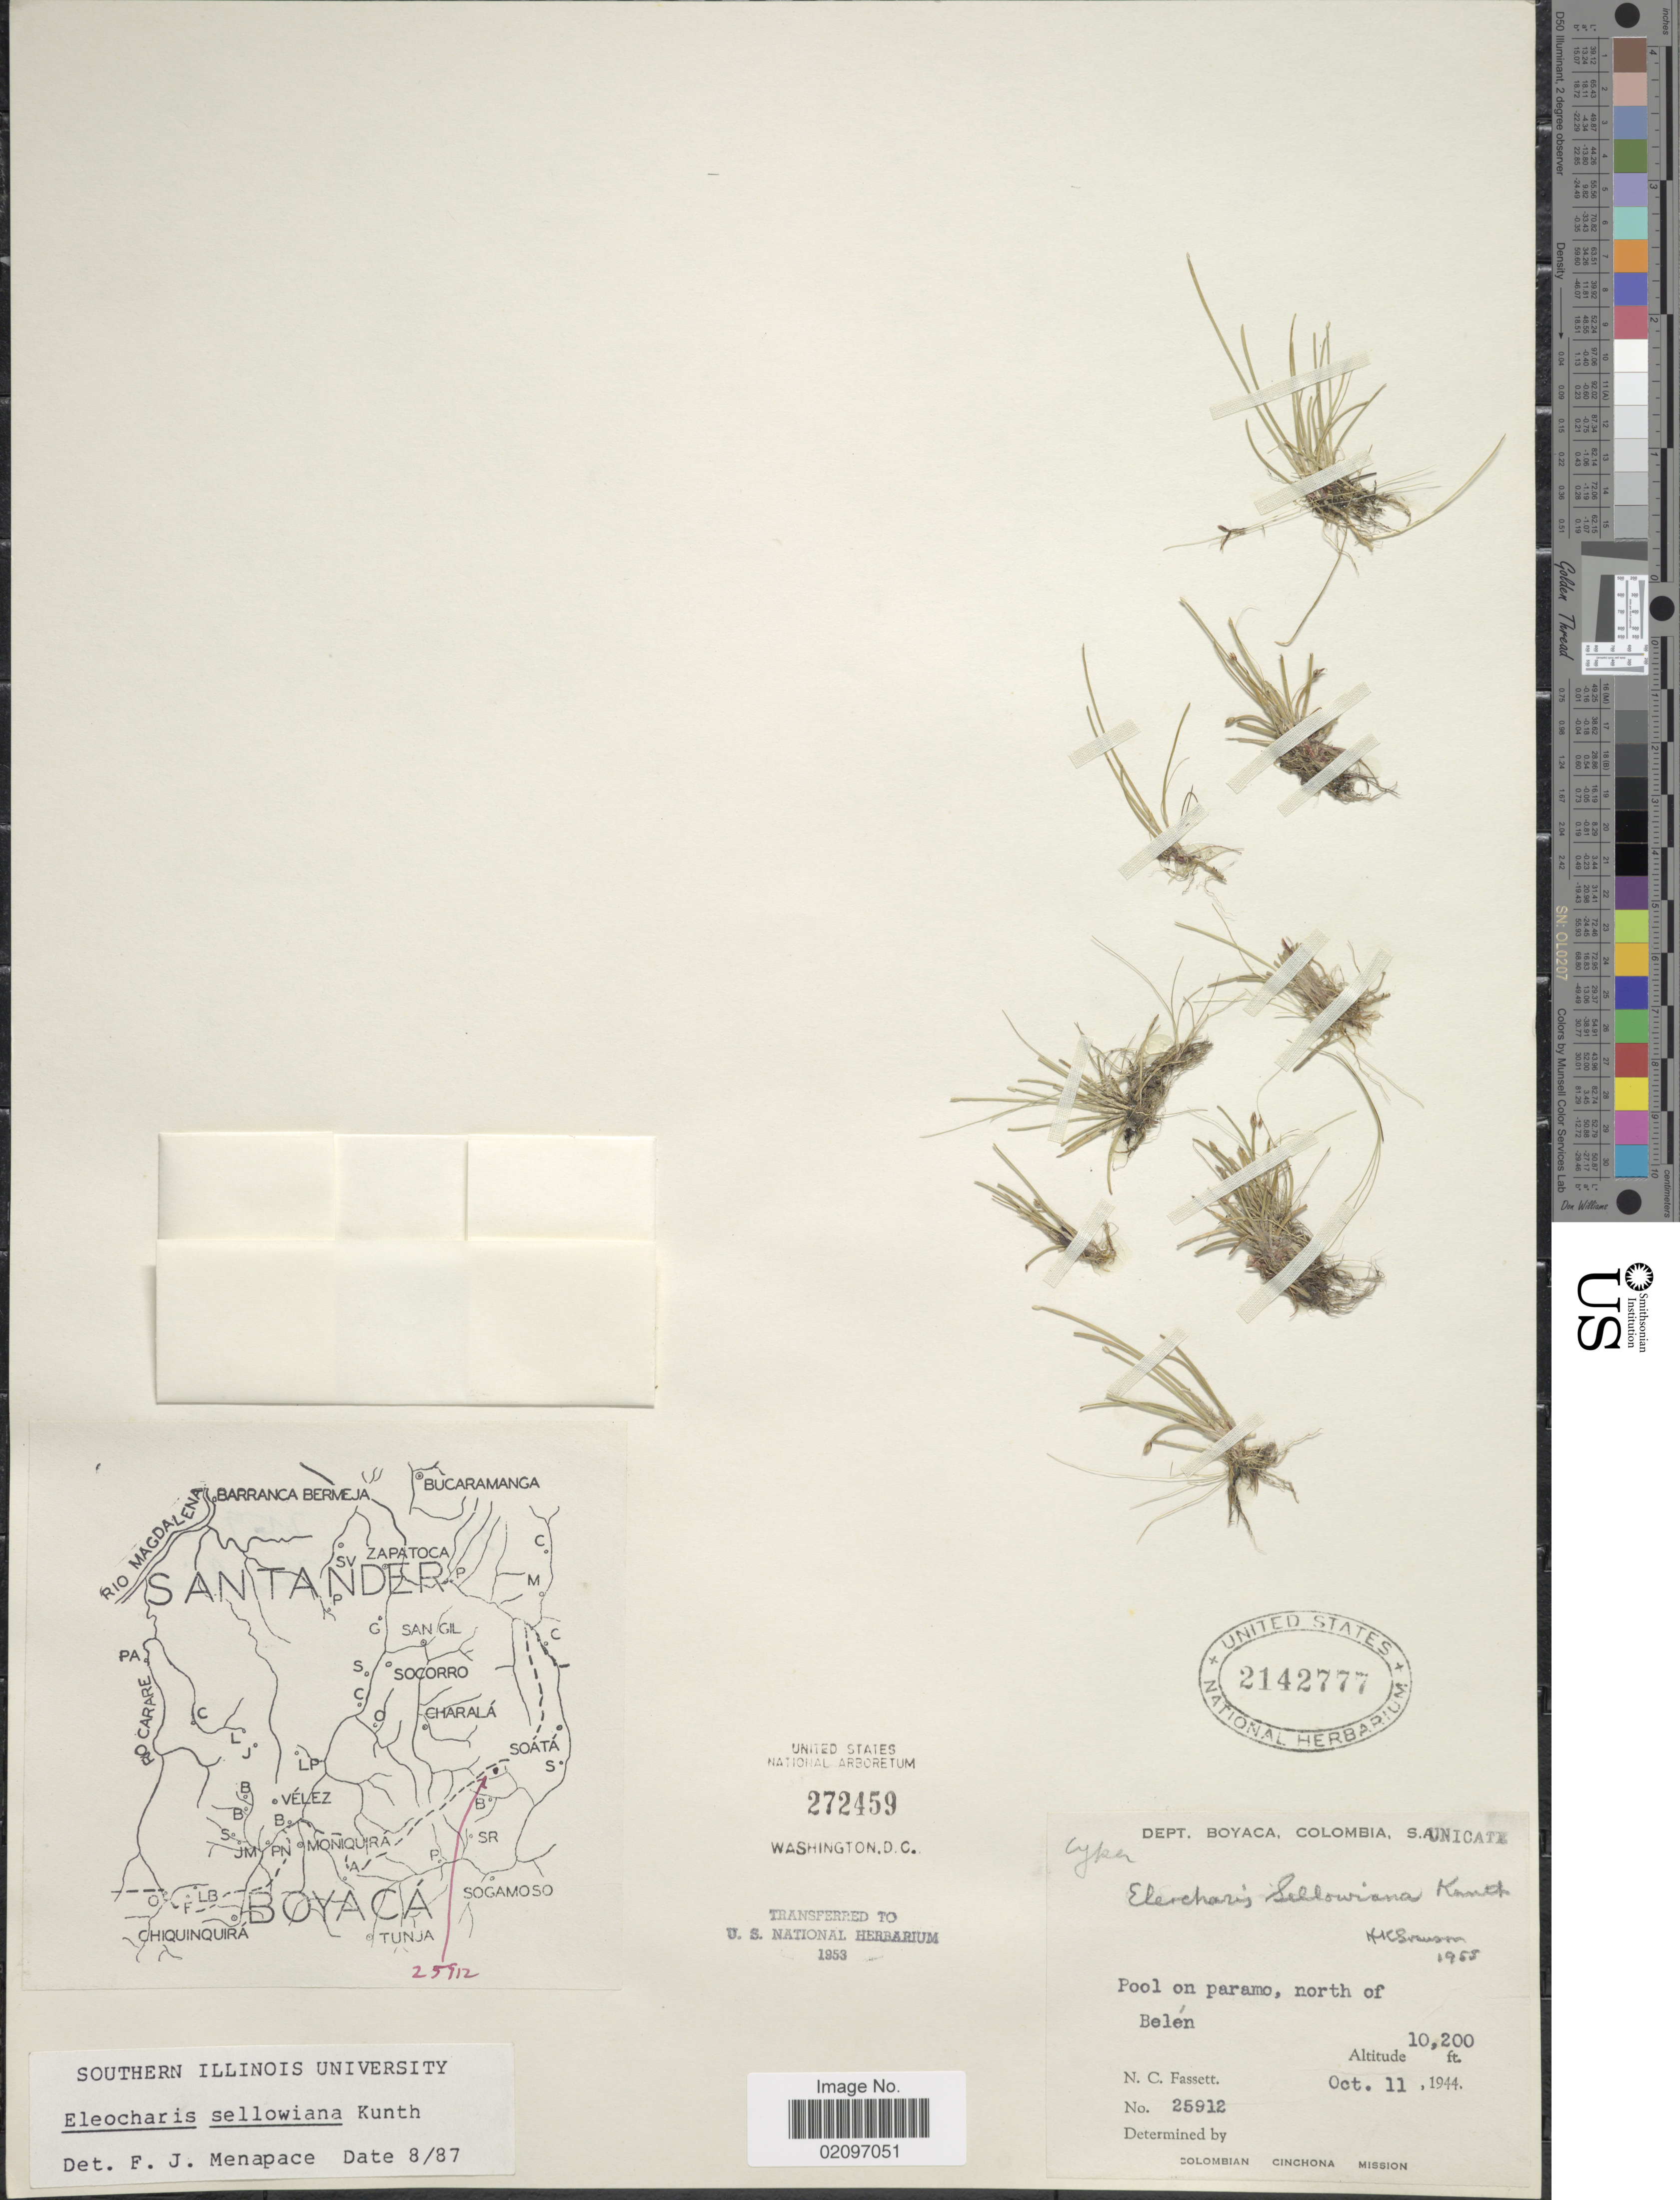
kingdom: Plantae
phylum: Tracheophyta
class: Liliopsida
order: Poales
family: Cyperaceae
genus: Eleocharis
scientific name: Eleocharis sellowiana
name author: Kunth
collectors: N. C. Fassett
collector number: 25912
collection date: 1944-10-11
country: Colombia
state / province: Boyacá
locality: Dept. Boyaca, Colombia, Pool on paramo, north of Belen.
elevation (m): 3109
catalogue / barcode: US 2142777